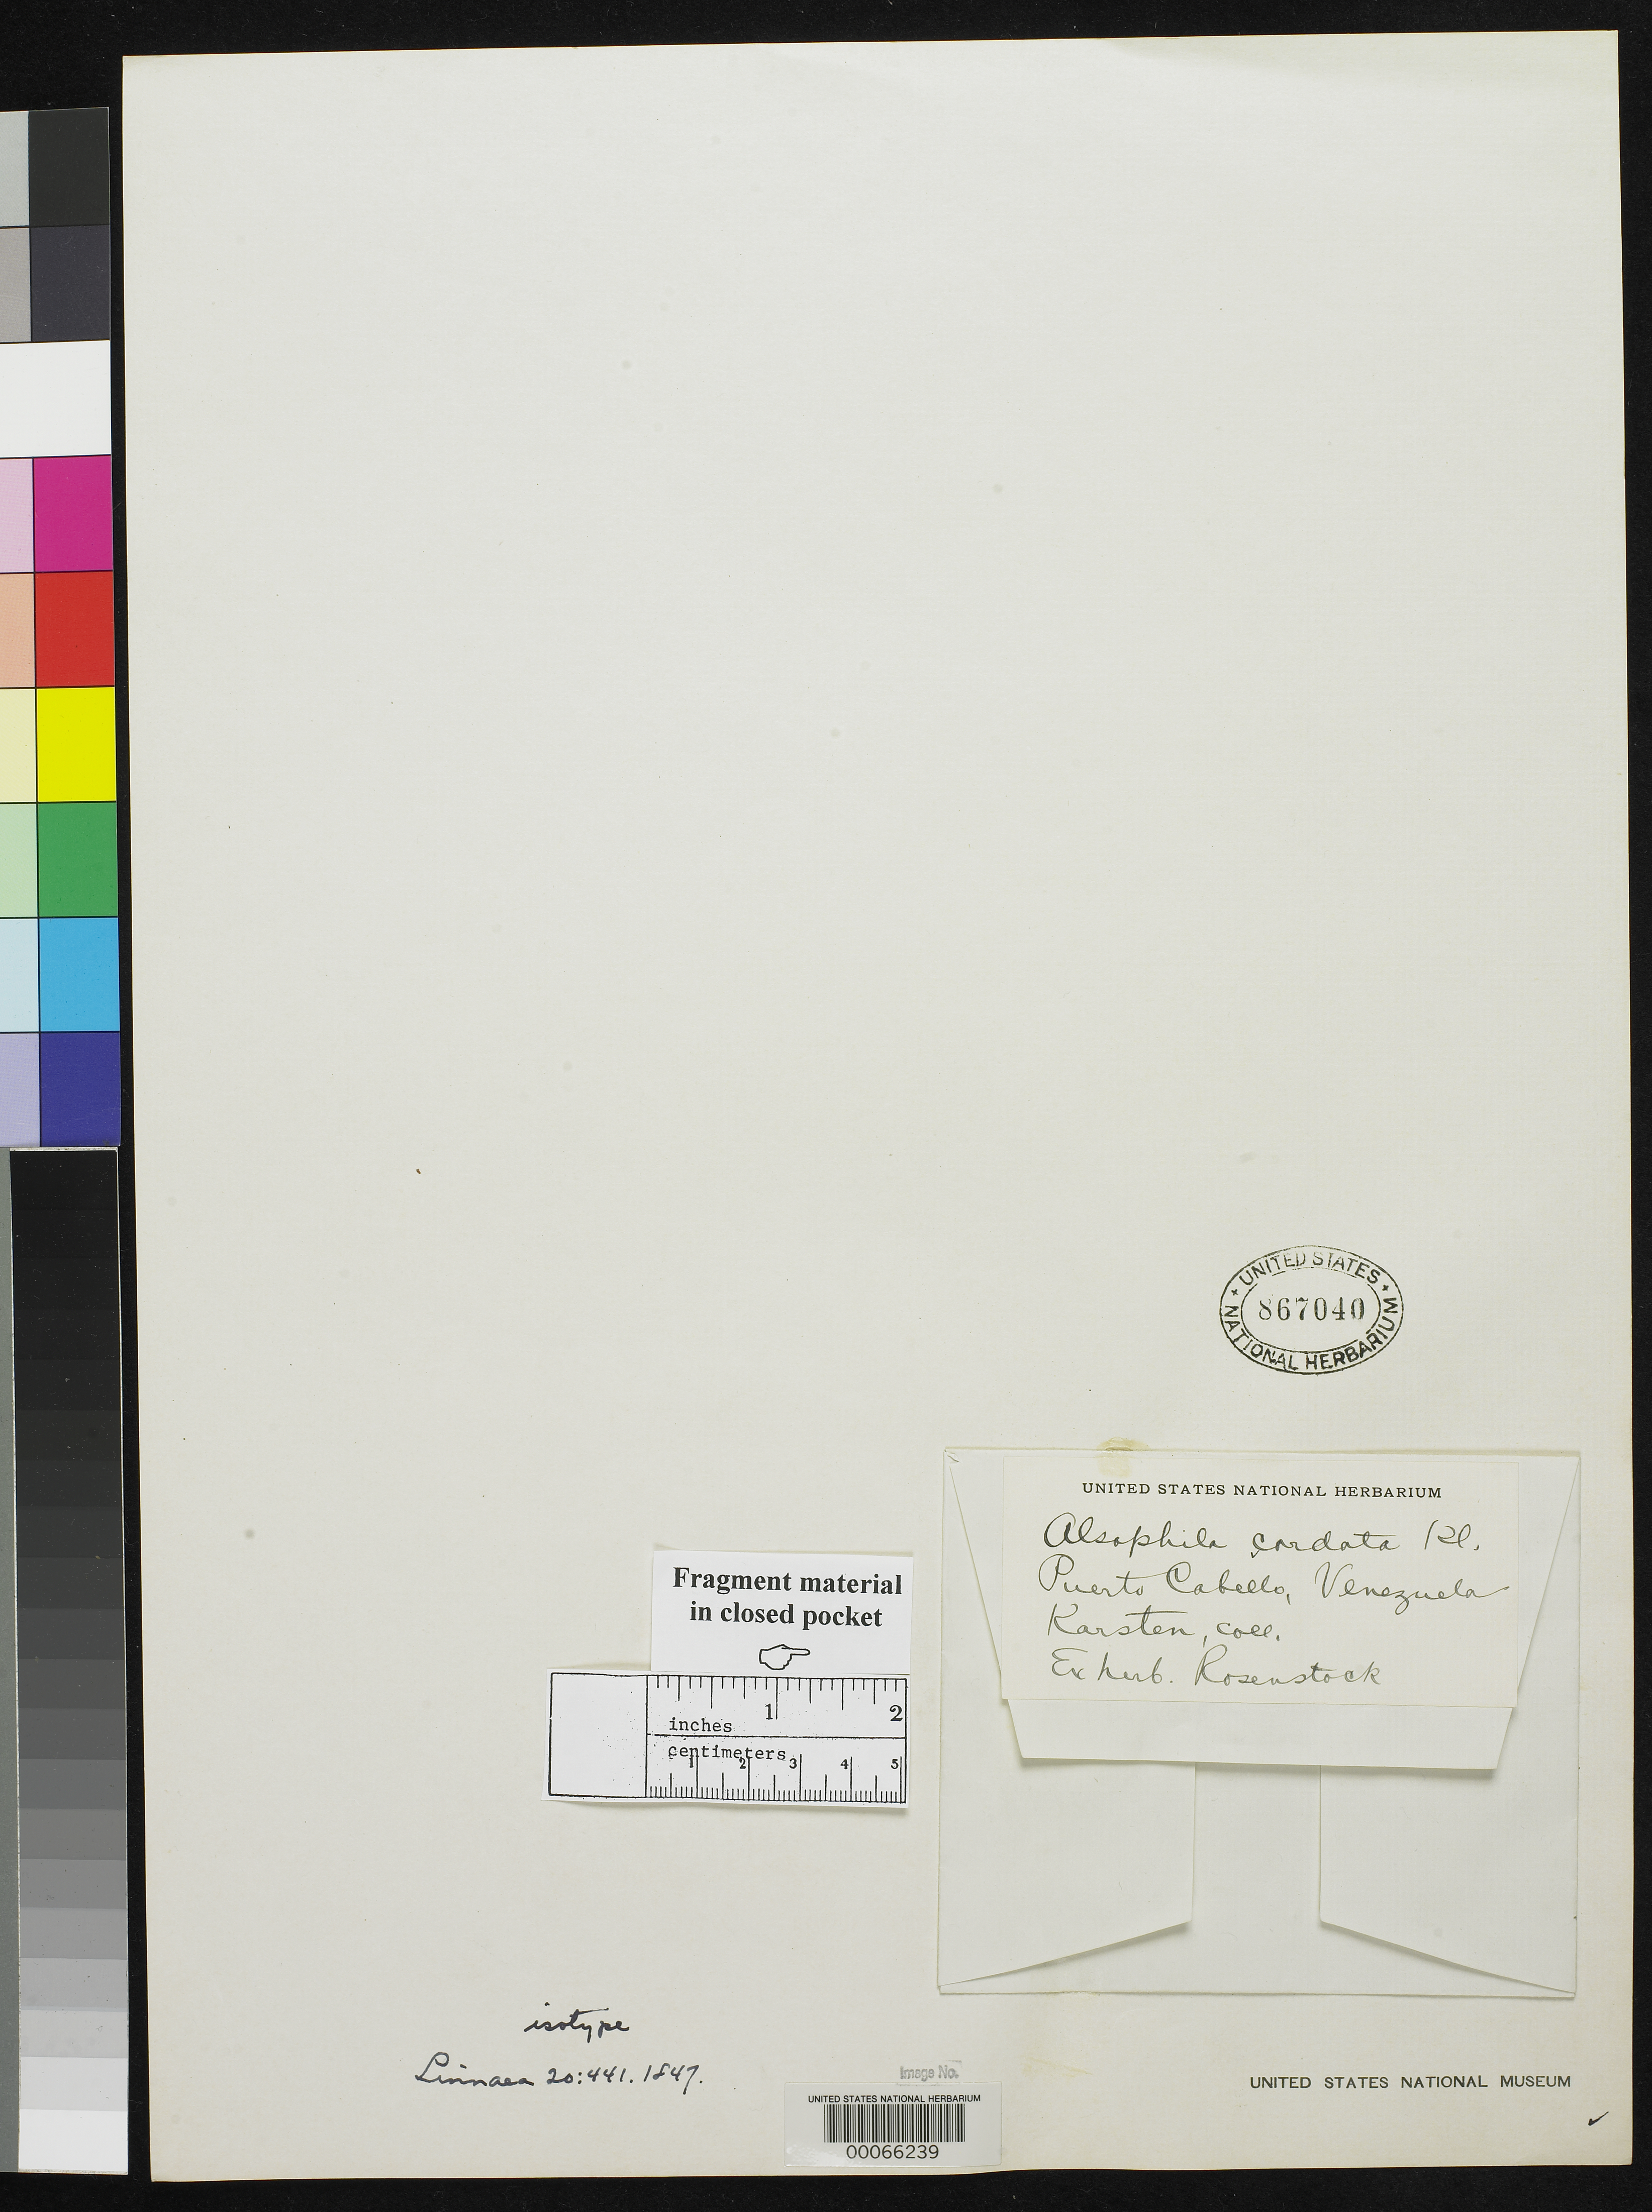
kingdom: Plantae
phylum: Tracheophyta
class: Polypodiopsida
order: Cyatheales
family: Cyatheaceae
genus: Alsophila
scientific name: Alsophila cordata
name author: Klotzsch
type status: Type Collection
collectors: H. Karsten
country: Venezuela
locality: Puerto Cabello.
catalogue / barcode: US 867040